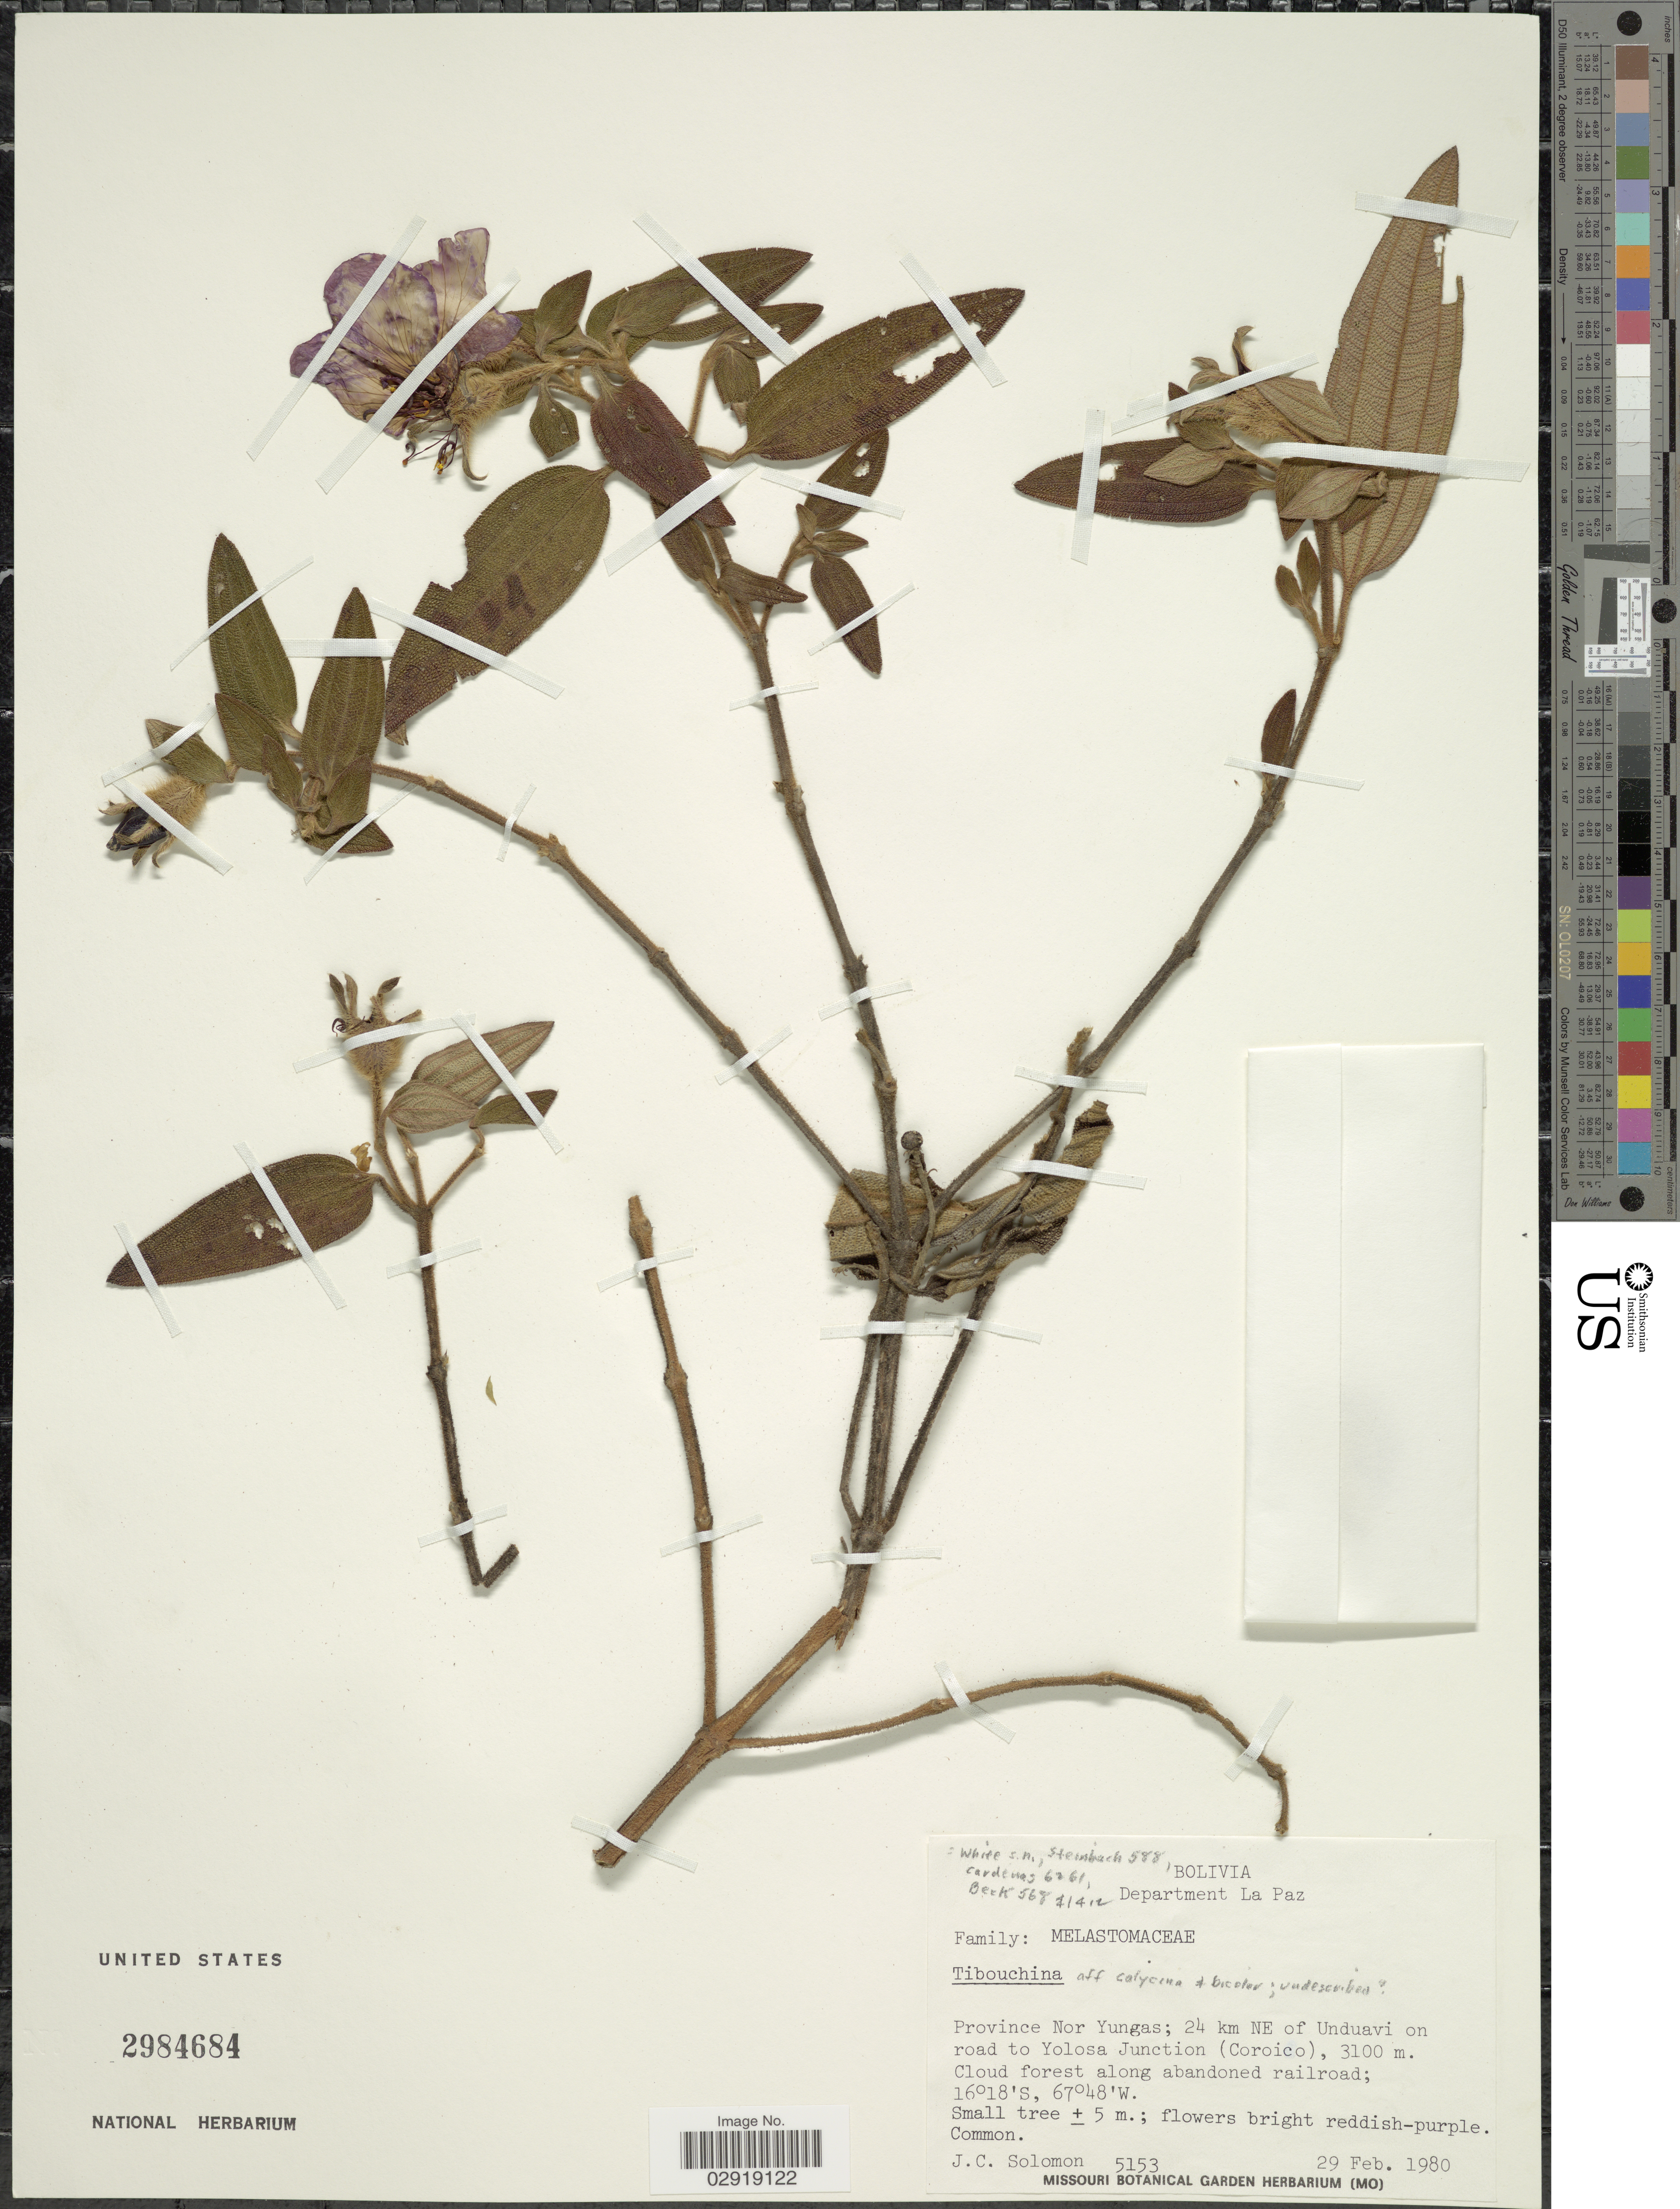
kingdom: Plantae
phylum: Tracheophyta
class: Magnoliopsida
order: Myrtales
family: Melastomataceae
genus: Chaetogastra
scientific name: Chaetogastra sp.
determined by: Michelangeli, F. A.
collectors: J. C. Solomon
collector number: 5153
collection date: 1980-02-29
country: Bolivia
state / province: La Paz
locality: Department La Paz. Province Nor Yungas; 24 km NE of Unduavi on road to Yolosa Junction (Coroico). Cloud forest along abandoned railroad.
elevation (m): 3100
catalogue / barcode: US 2984684